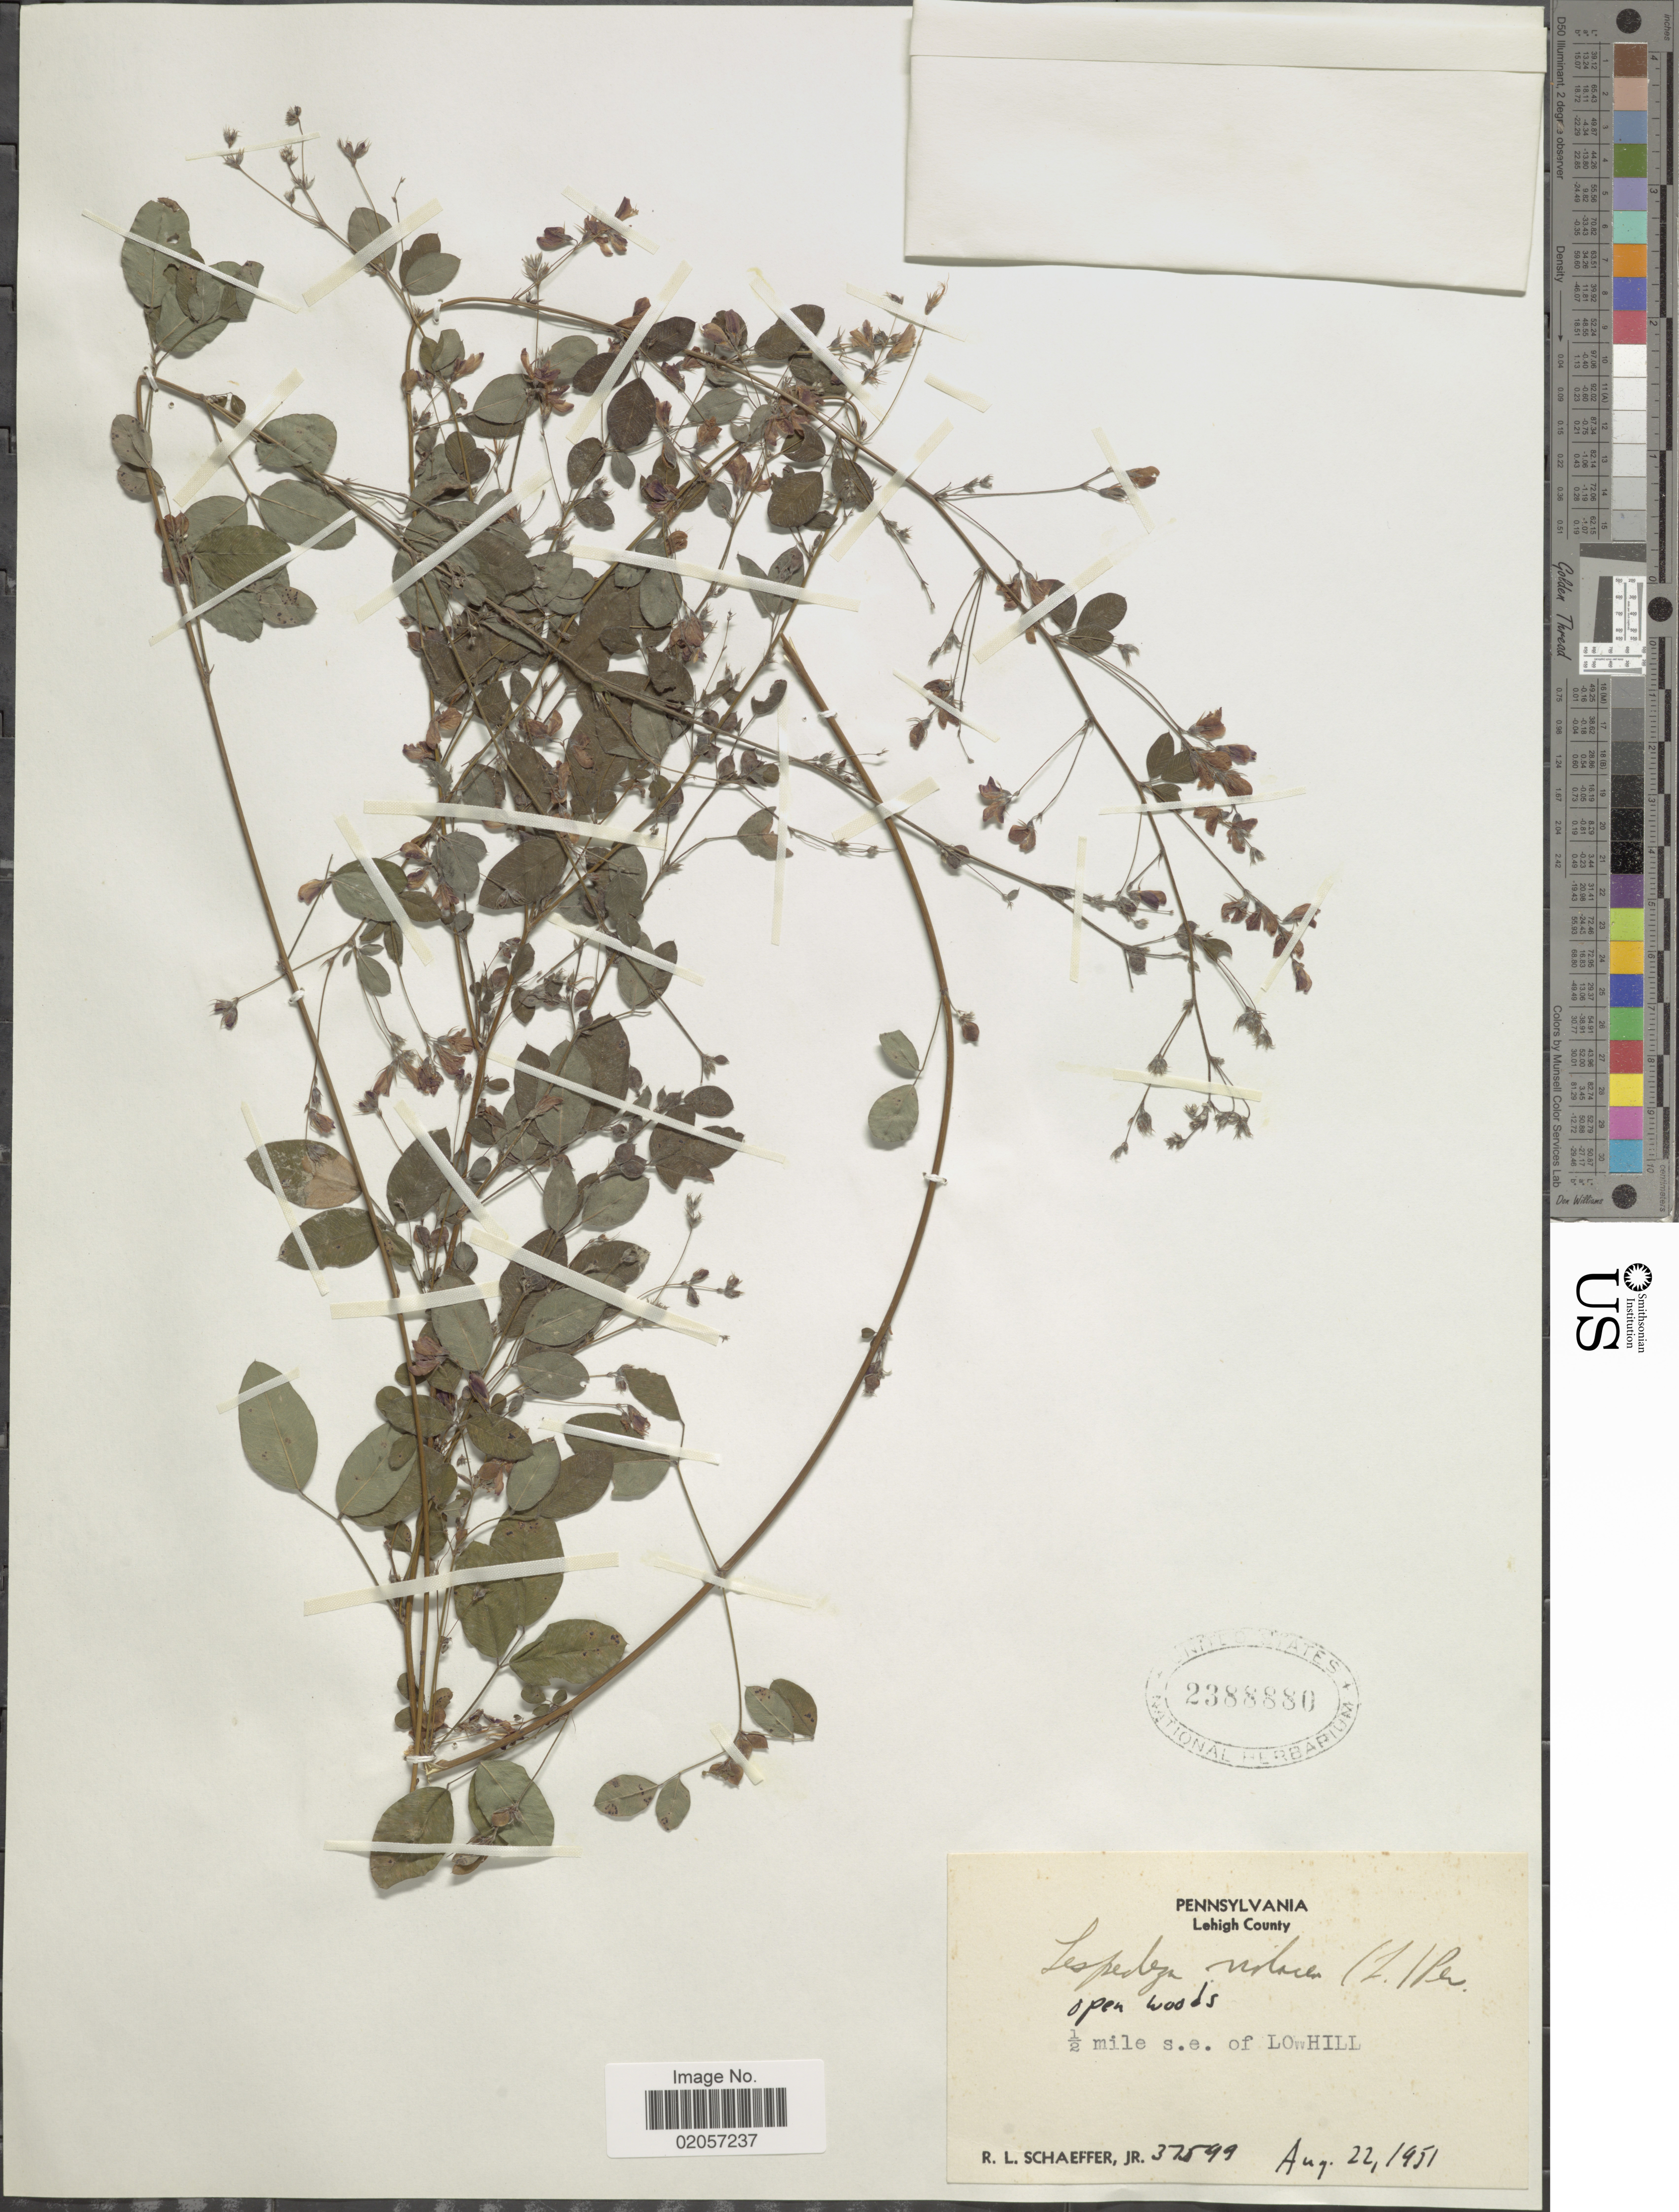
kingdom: Plantae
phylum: Tracheophyta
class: Magnoliopsida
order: Fabales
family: Fabaceae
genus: Lespedeza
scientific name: Lespedeza violacea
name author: (L.) Pers.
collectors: R. L. Schaeffer Jr.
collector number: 37599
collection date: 1951-08-22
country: United States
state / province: Pennsylvania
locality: Pennsylvania, Lehigh County ½ mile s.e. of Lowhill.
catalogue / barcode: US 2388880